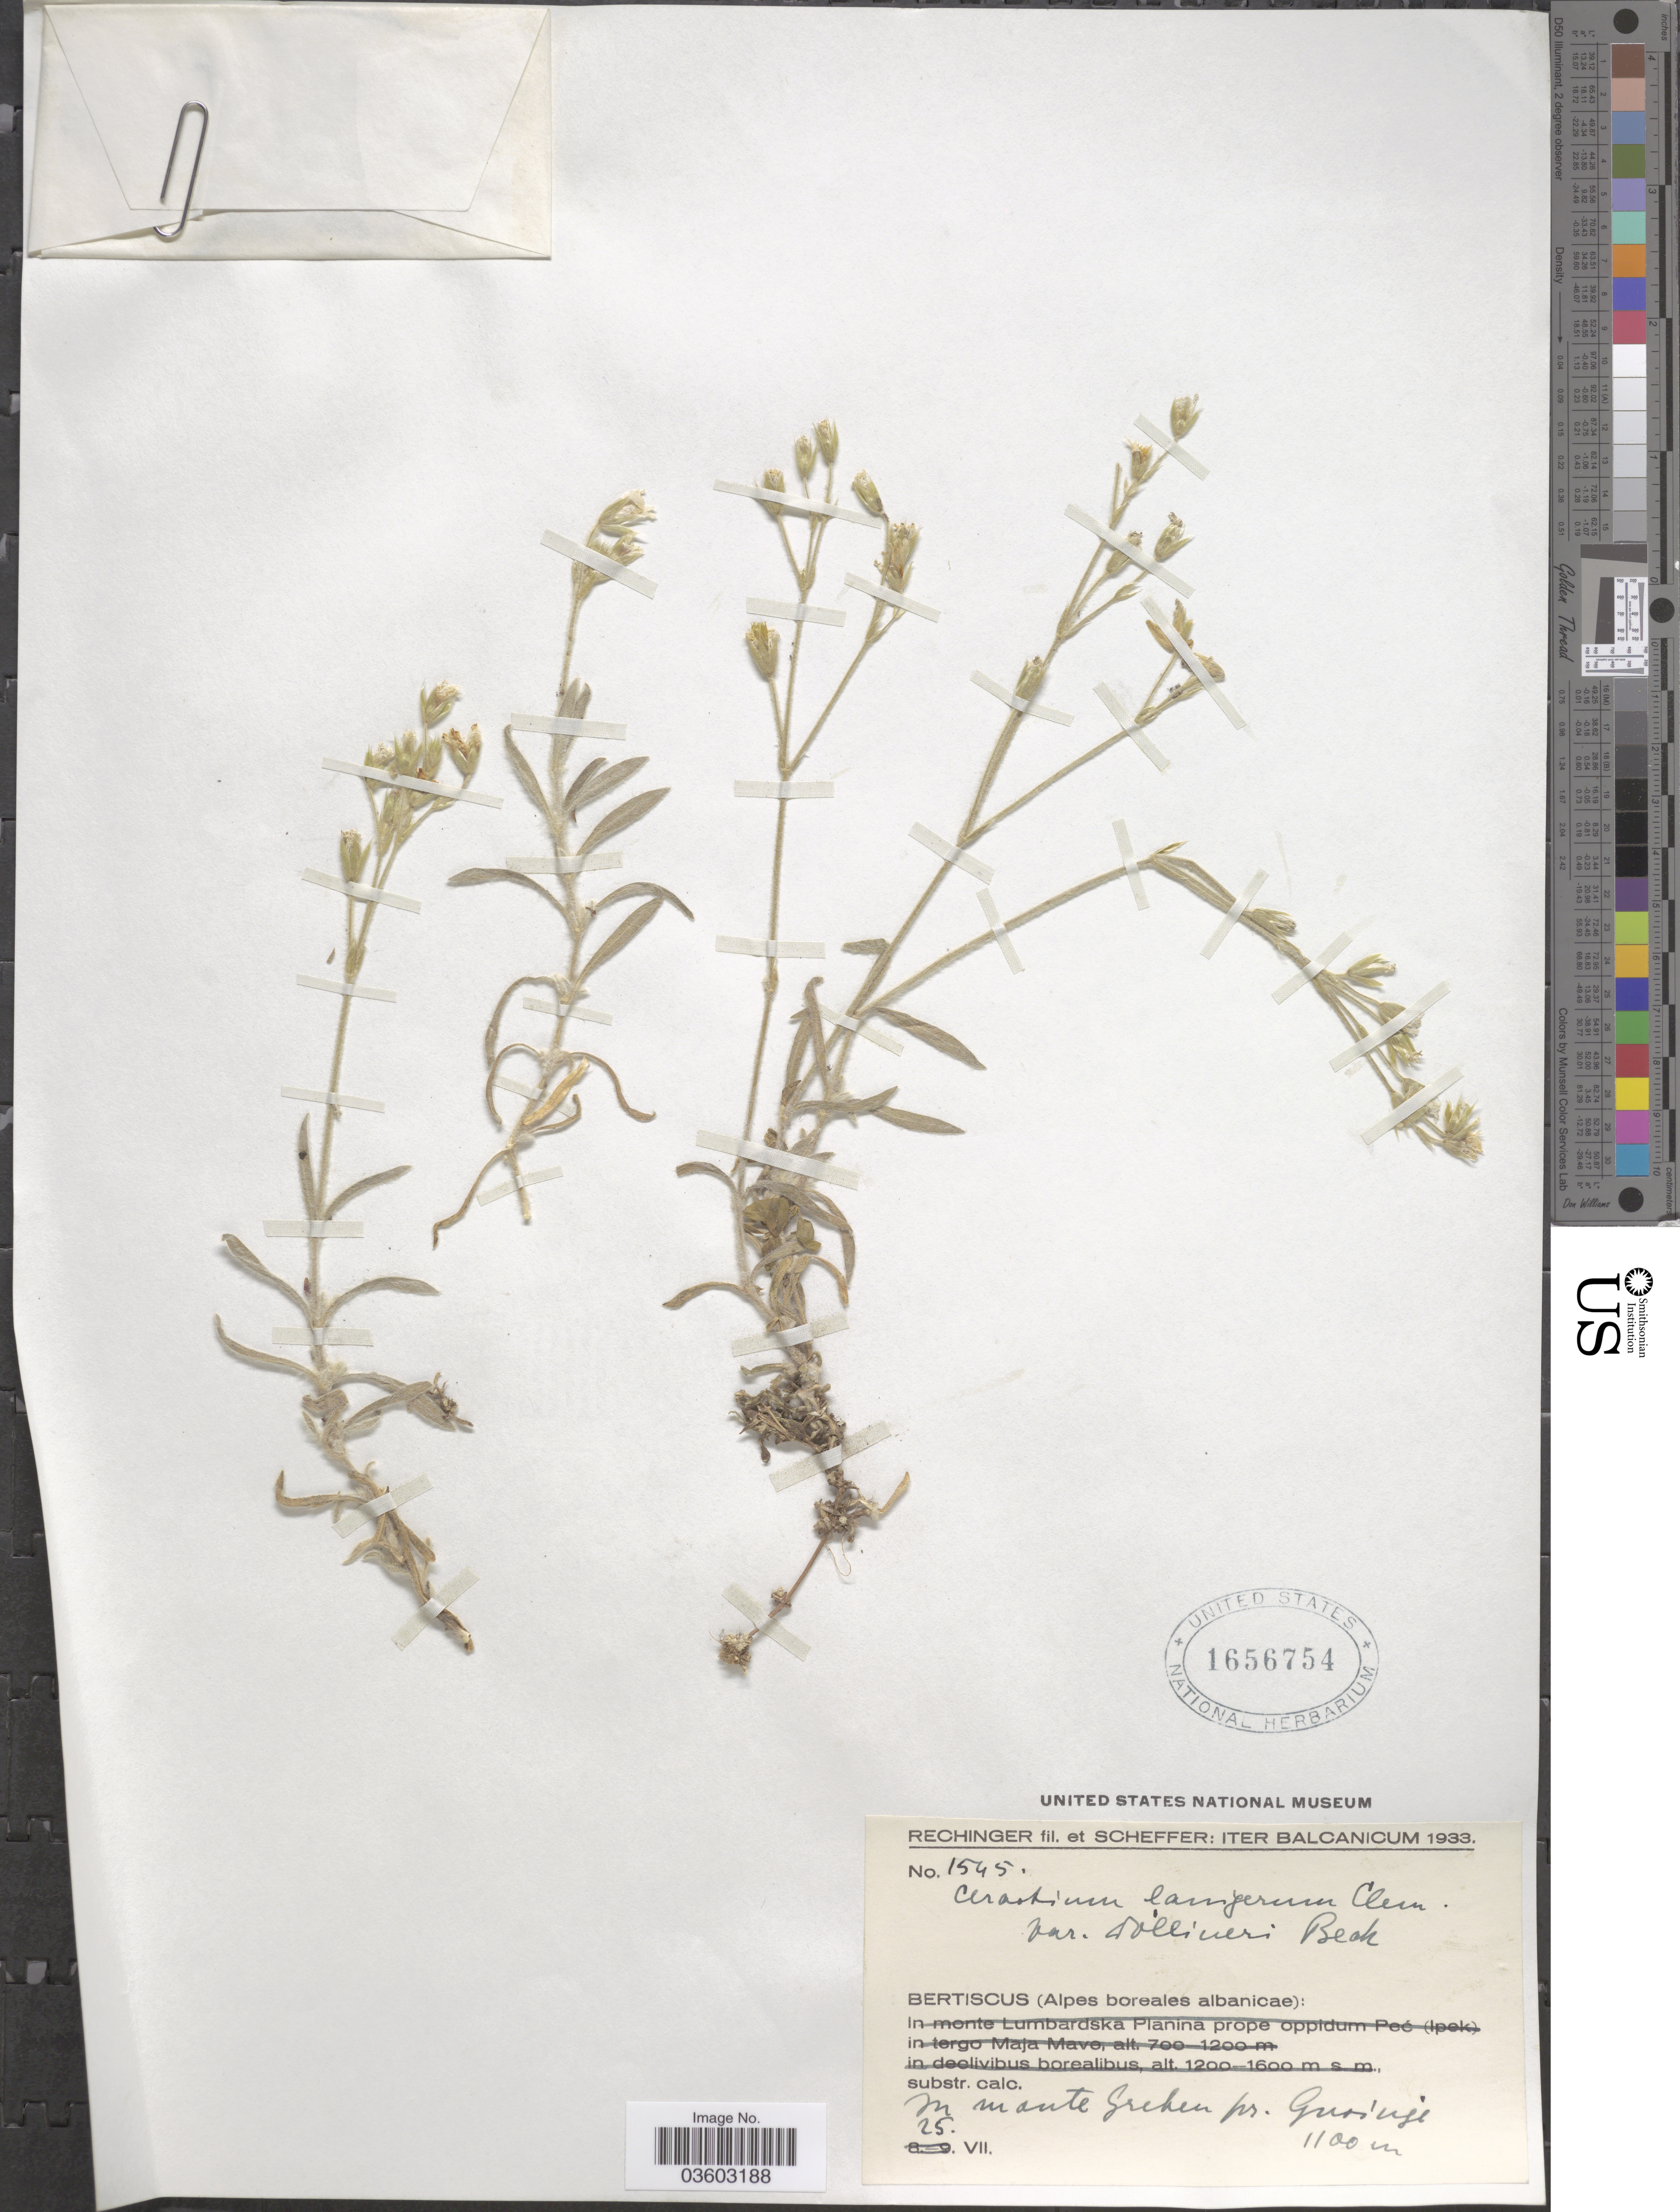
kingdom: Plantae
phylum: Tracheophyta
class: Magnoliopsida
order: Caryophyllales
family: Caryophyllaceae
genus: Cerastium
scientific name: Cerastium lanigerum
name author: Desv.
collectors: -- Rechinger & Scheffer, --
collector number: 1545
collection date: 1933-07-25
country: Albania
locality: Iter Balcanicum. Bertiscus (Alpes boreales albanicae). In monte Grehen pr. Gnoinge [interpreted].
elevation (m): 1100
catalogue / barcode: US 1656754